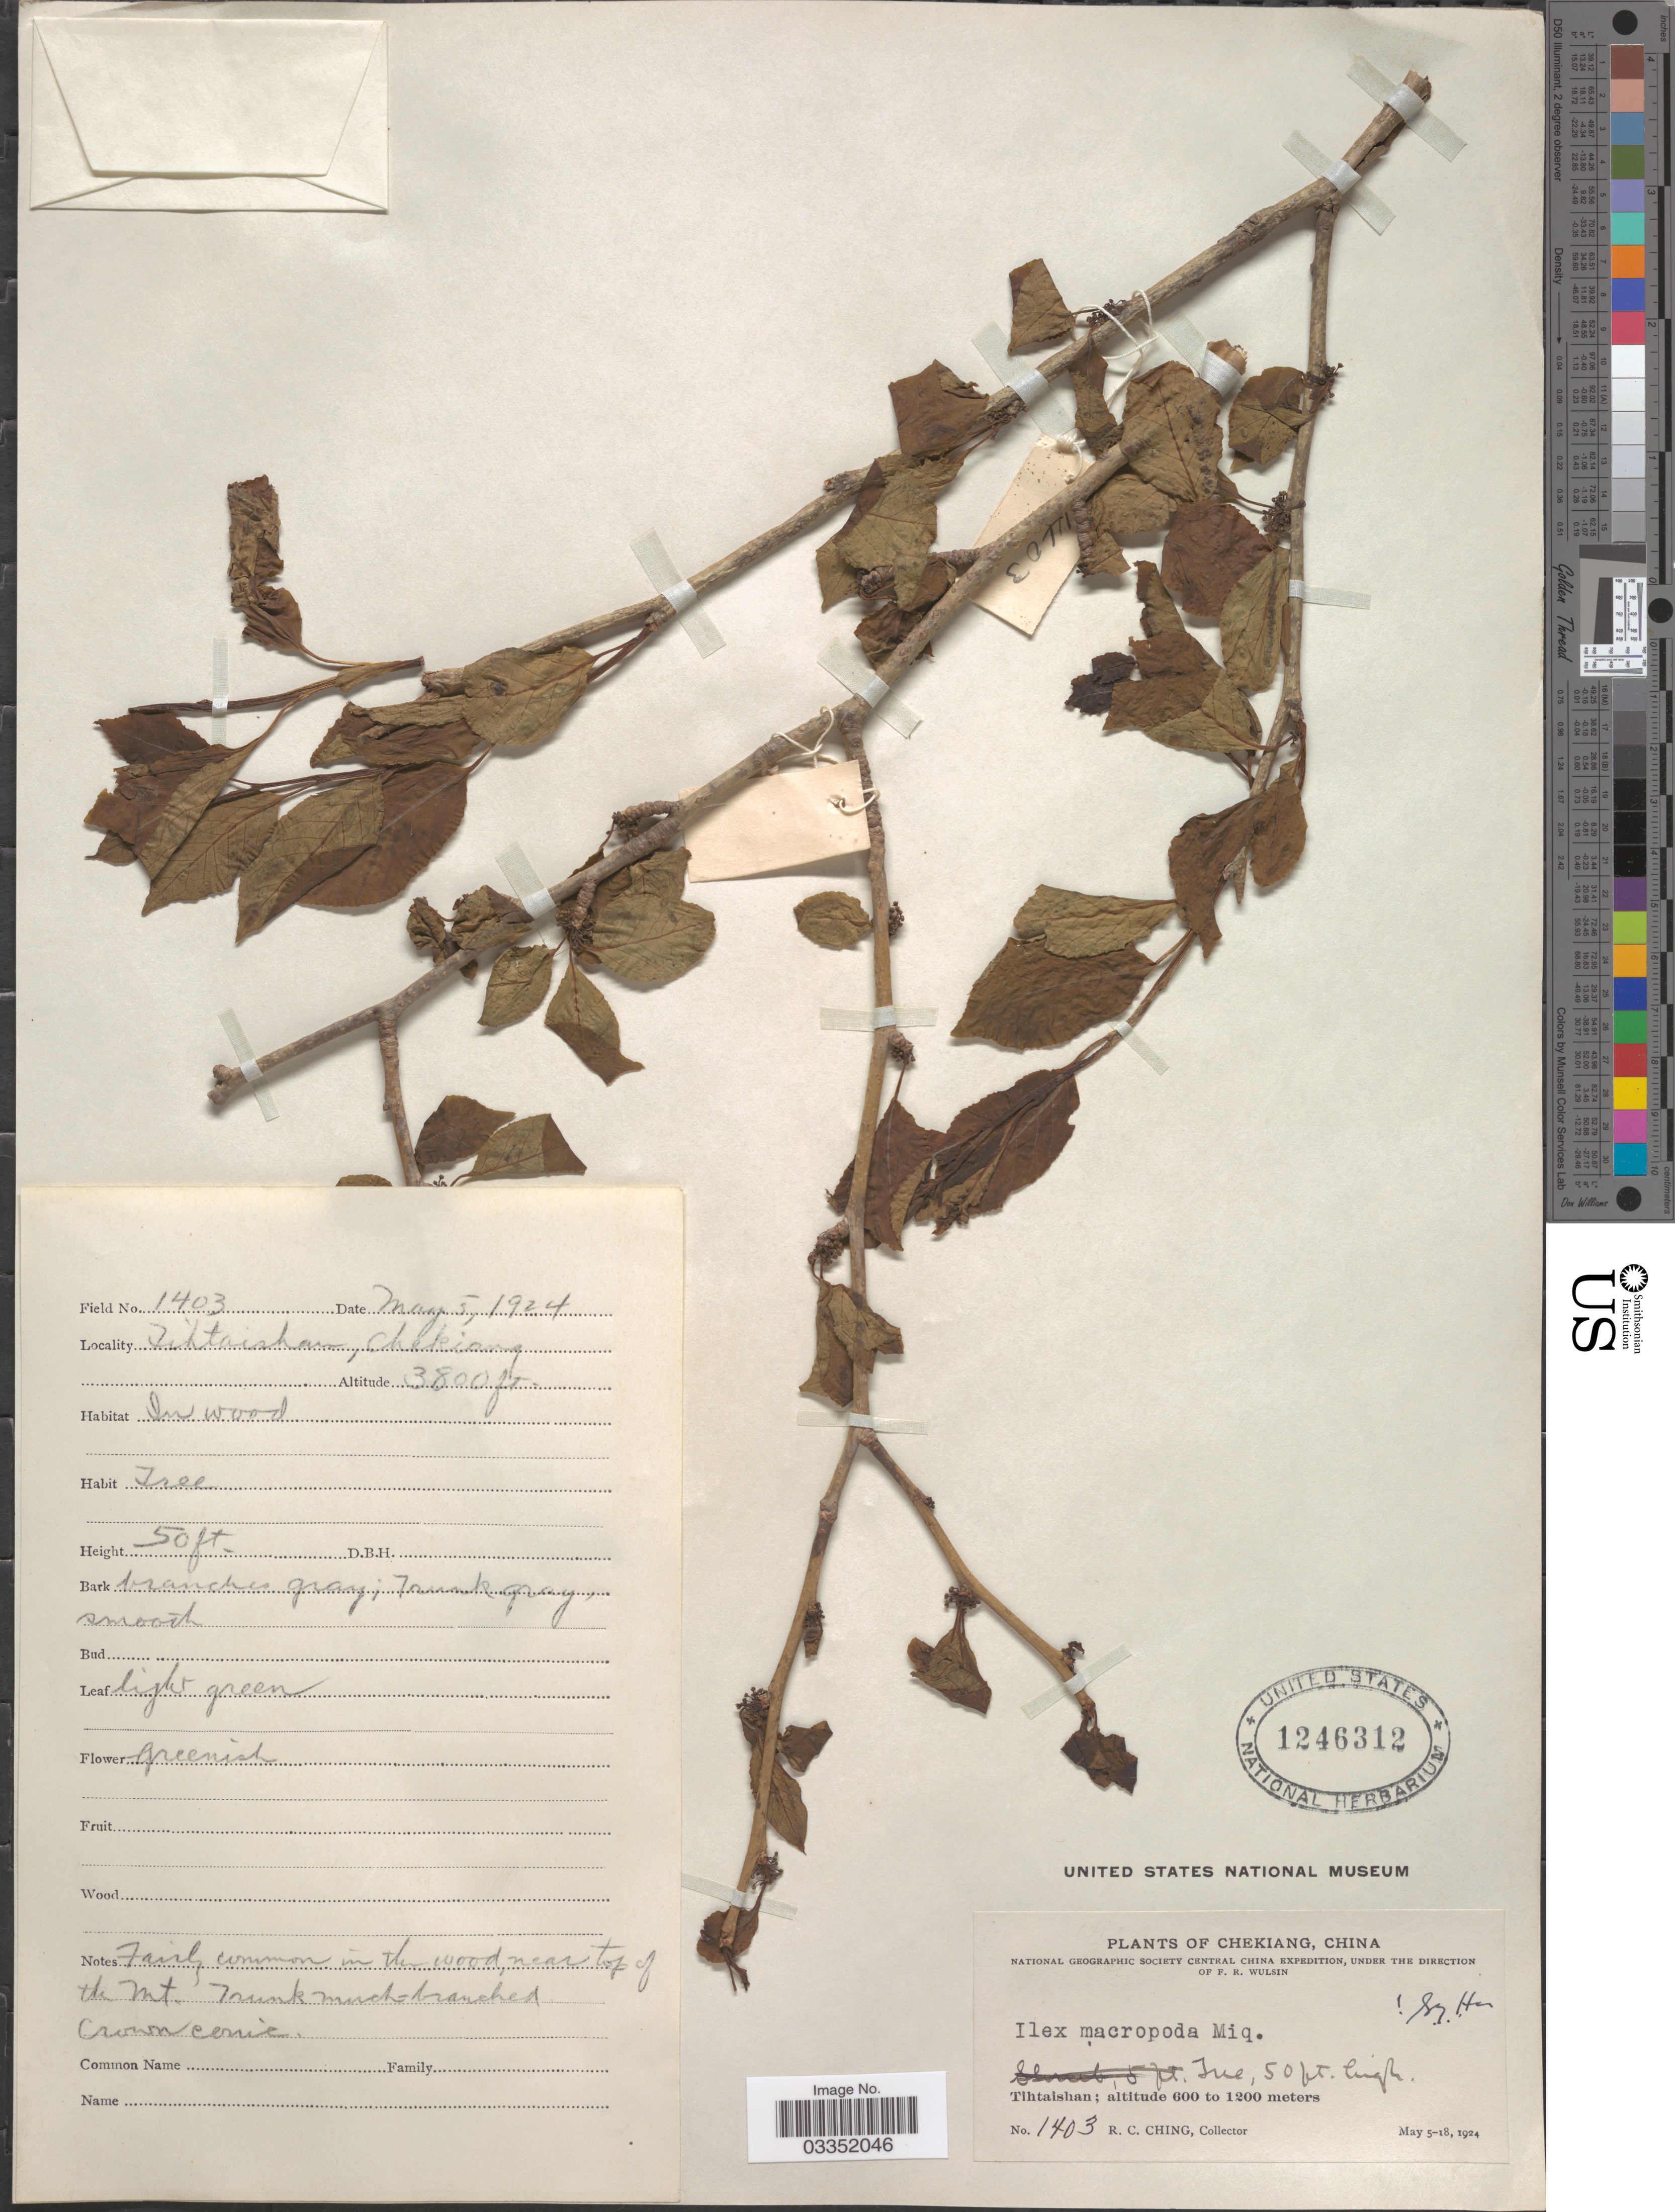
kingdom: Plantae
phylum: Tracheophyta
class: Magnoliopsida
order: Aquifoliales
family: Aquifoliaceae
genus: Ilex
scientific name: Ilex macropoda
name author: Miq.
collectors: R. C. Ching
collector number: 1403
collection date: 1924-05-05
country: China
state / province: Zhejiang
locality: Chekiang. Tihtaishan.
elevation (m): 1158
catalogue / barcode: US 1246312